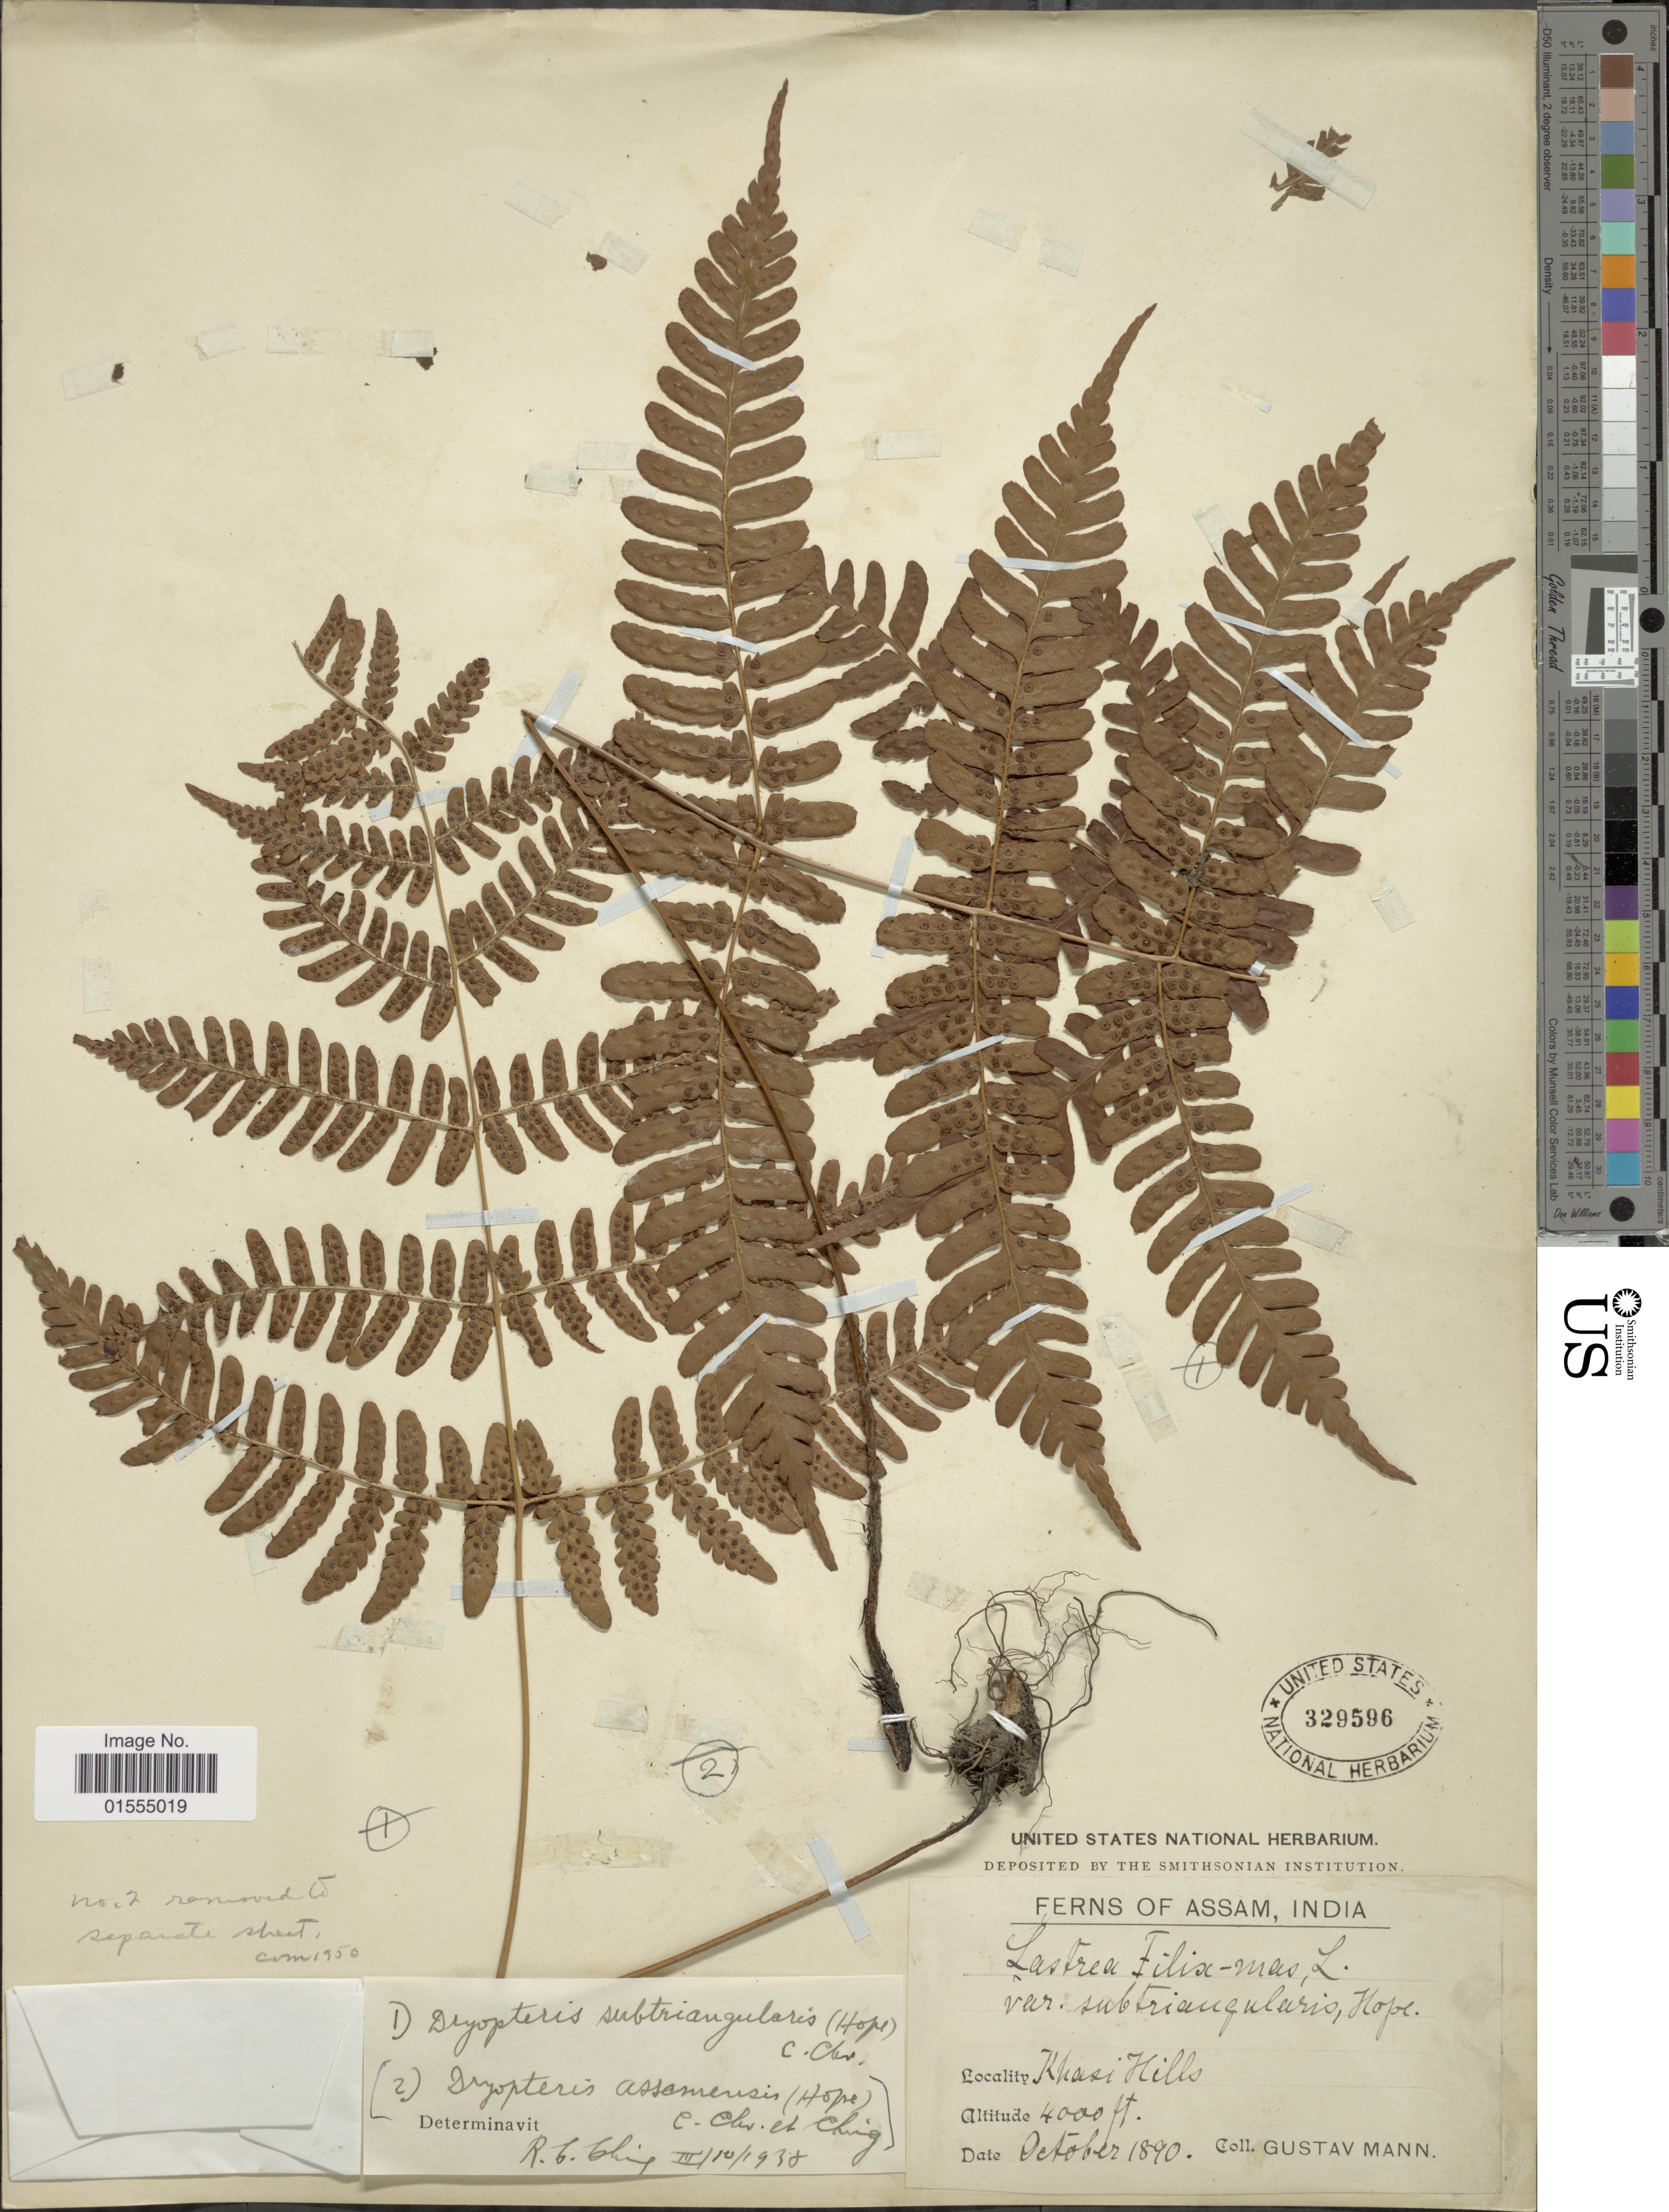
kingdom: Plantae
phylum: Tracheophyta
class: Polypodiopsida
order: Polypodiales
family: Dryopteridaceae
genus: Dryopteris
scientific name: Dryopteris subtriangularis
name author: (C. Hope) C. Chr.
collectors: G. Mann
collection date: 1890-10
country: India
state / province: Meghalaya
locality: Assam, India, Khasi Hills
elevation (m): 1219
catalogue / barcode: US 329596